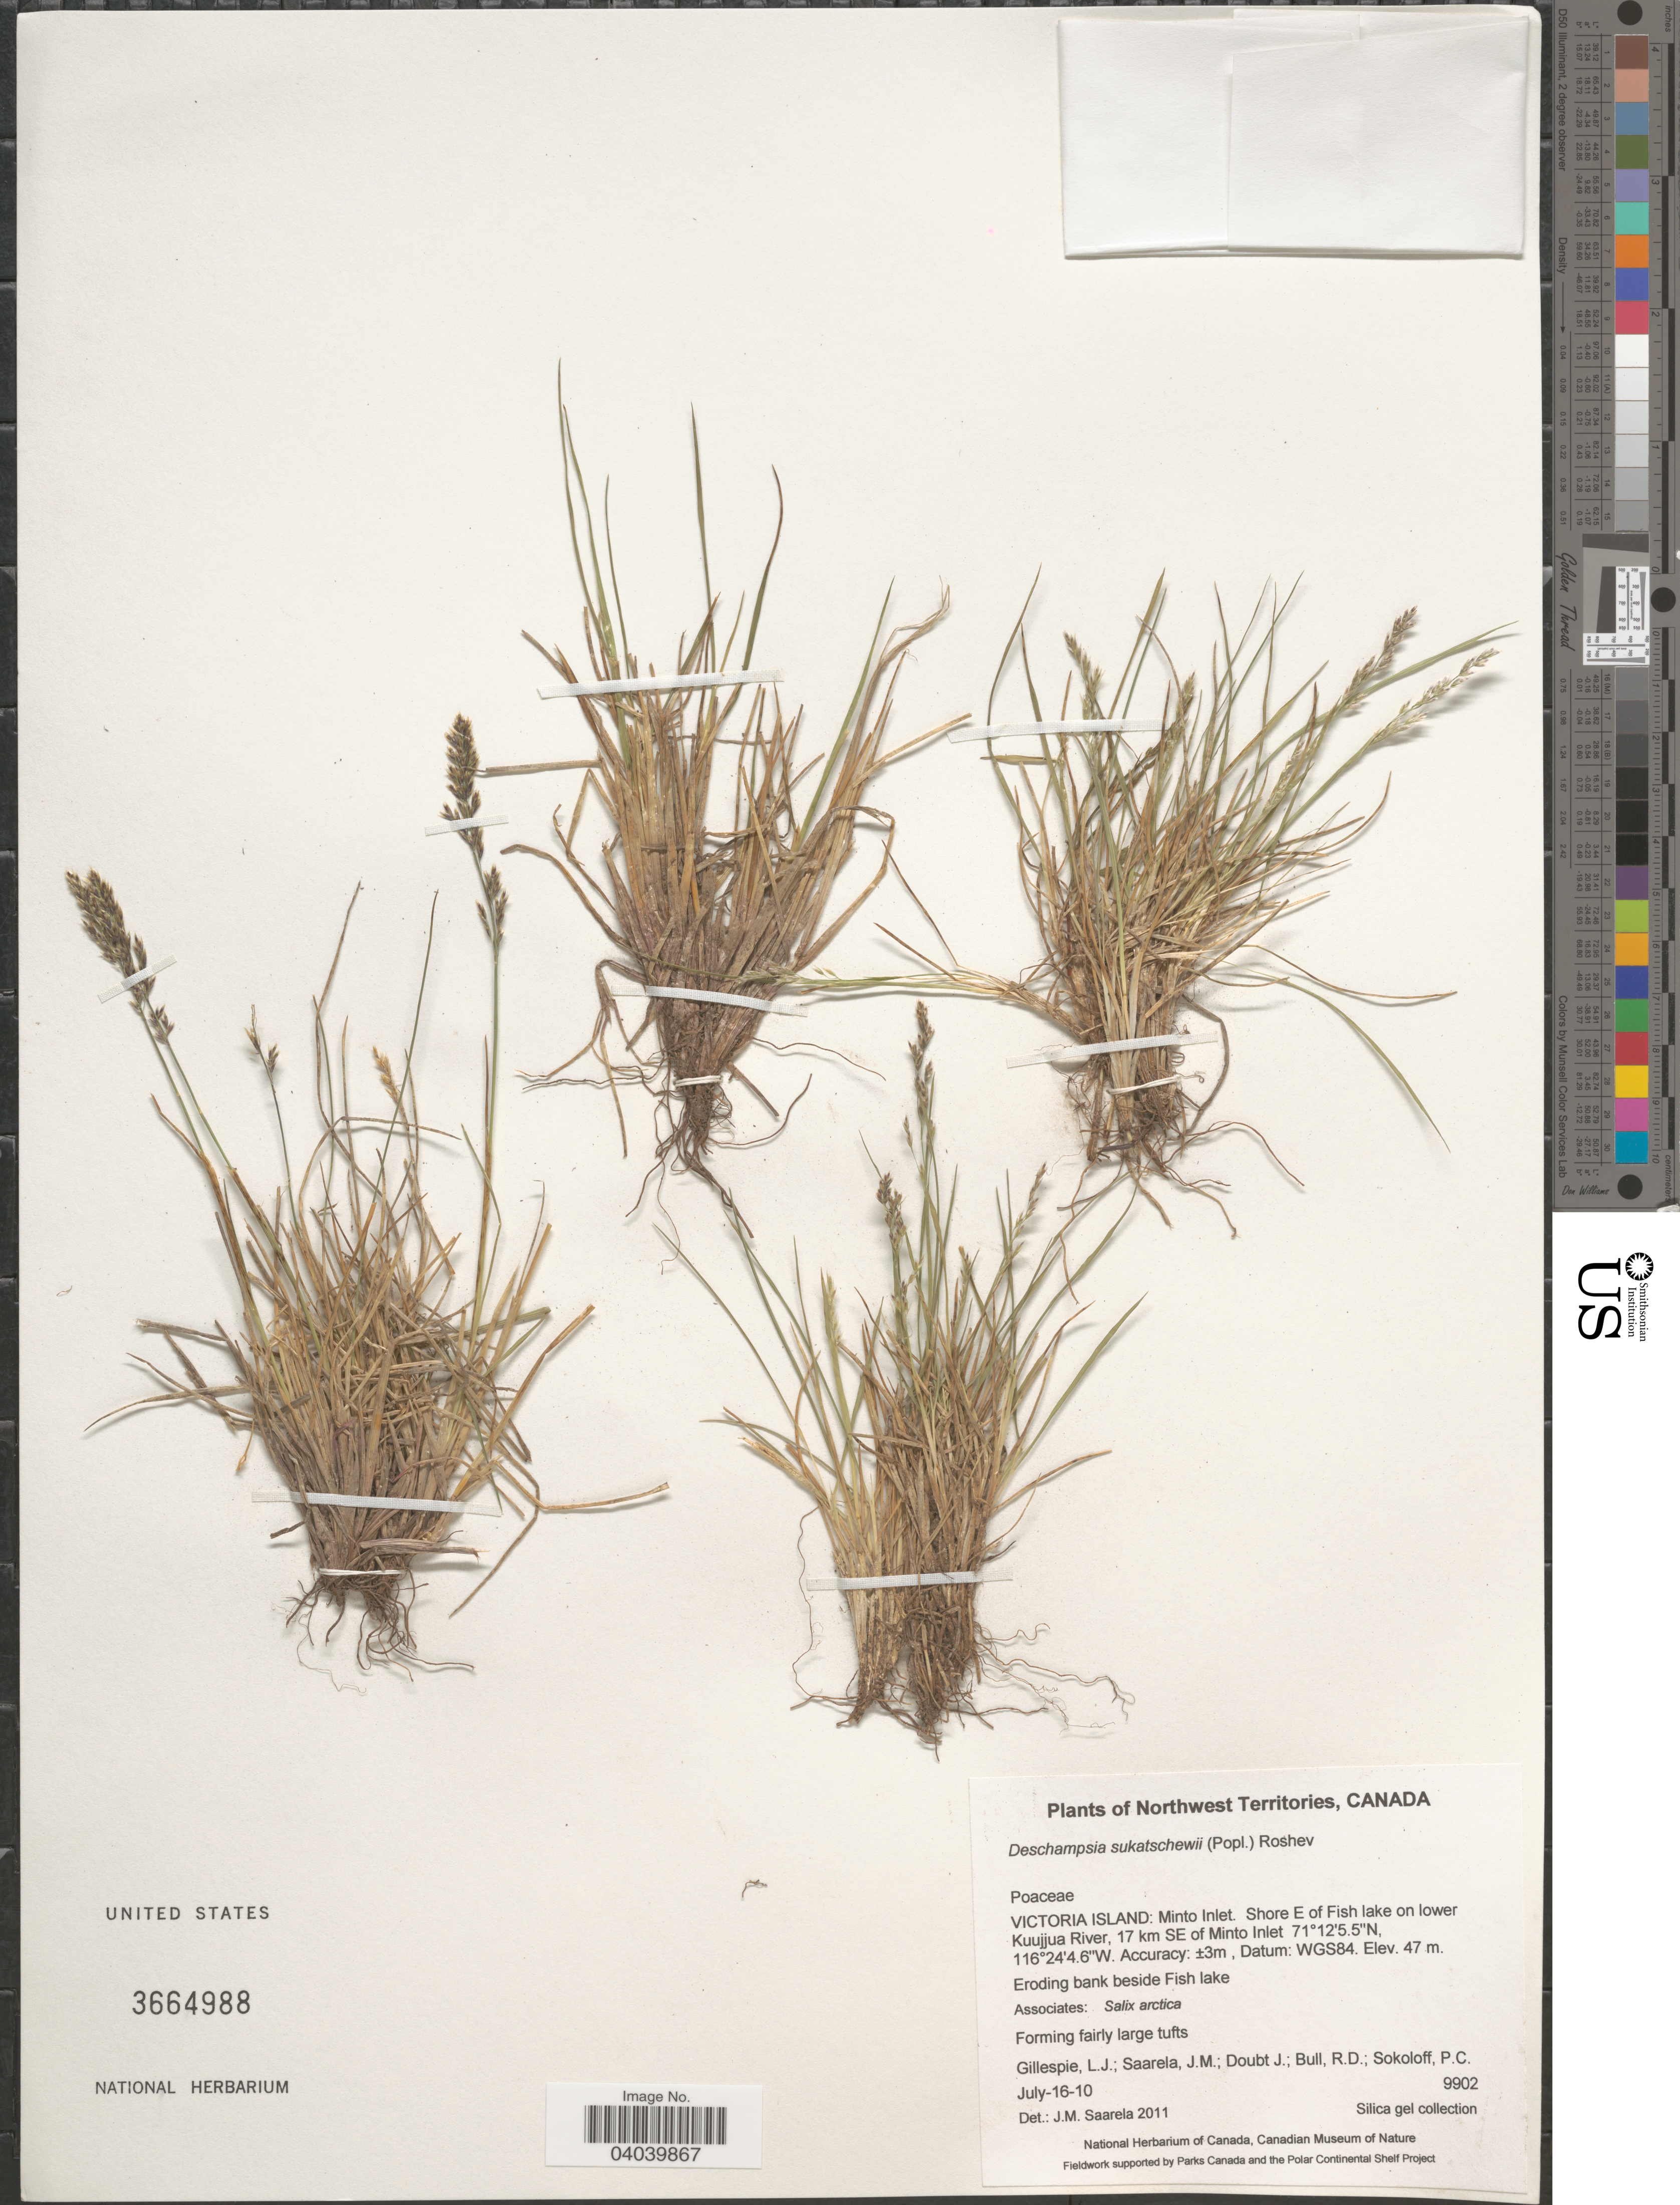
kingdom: Plantae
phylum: Tracheophyta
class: Liliopsida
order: Poales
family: Poaceae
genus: Deschampsia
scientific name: Deschampsia sukatschewii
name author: (Popl.) Roshev.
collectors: L. Gillespie, J. Saarela, R. Bull & P. Sokoloff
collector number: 9902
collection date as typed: Transcribed d/m/y: 16/7/10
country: Canada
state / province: Northwest Territories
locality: Victoria Island: Minto Inlet. Shore E of Fish lake on lower Kuujjua River, 17 km SE of Minto Inlet. Datum: WGS84. Eroding bank beside Fish lake.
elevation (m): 47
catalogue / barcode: US 3664988